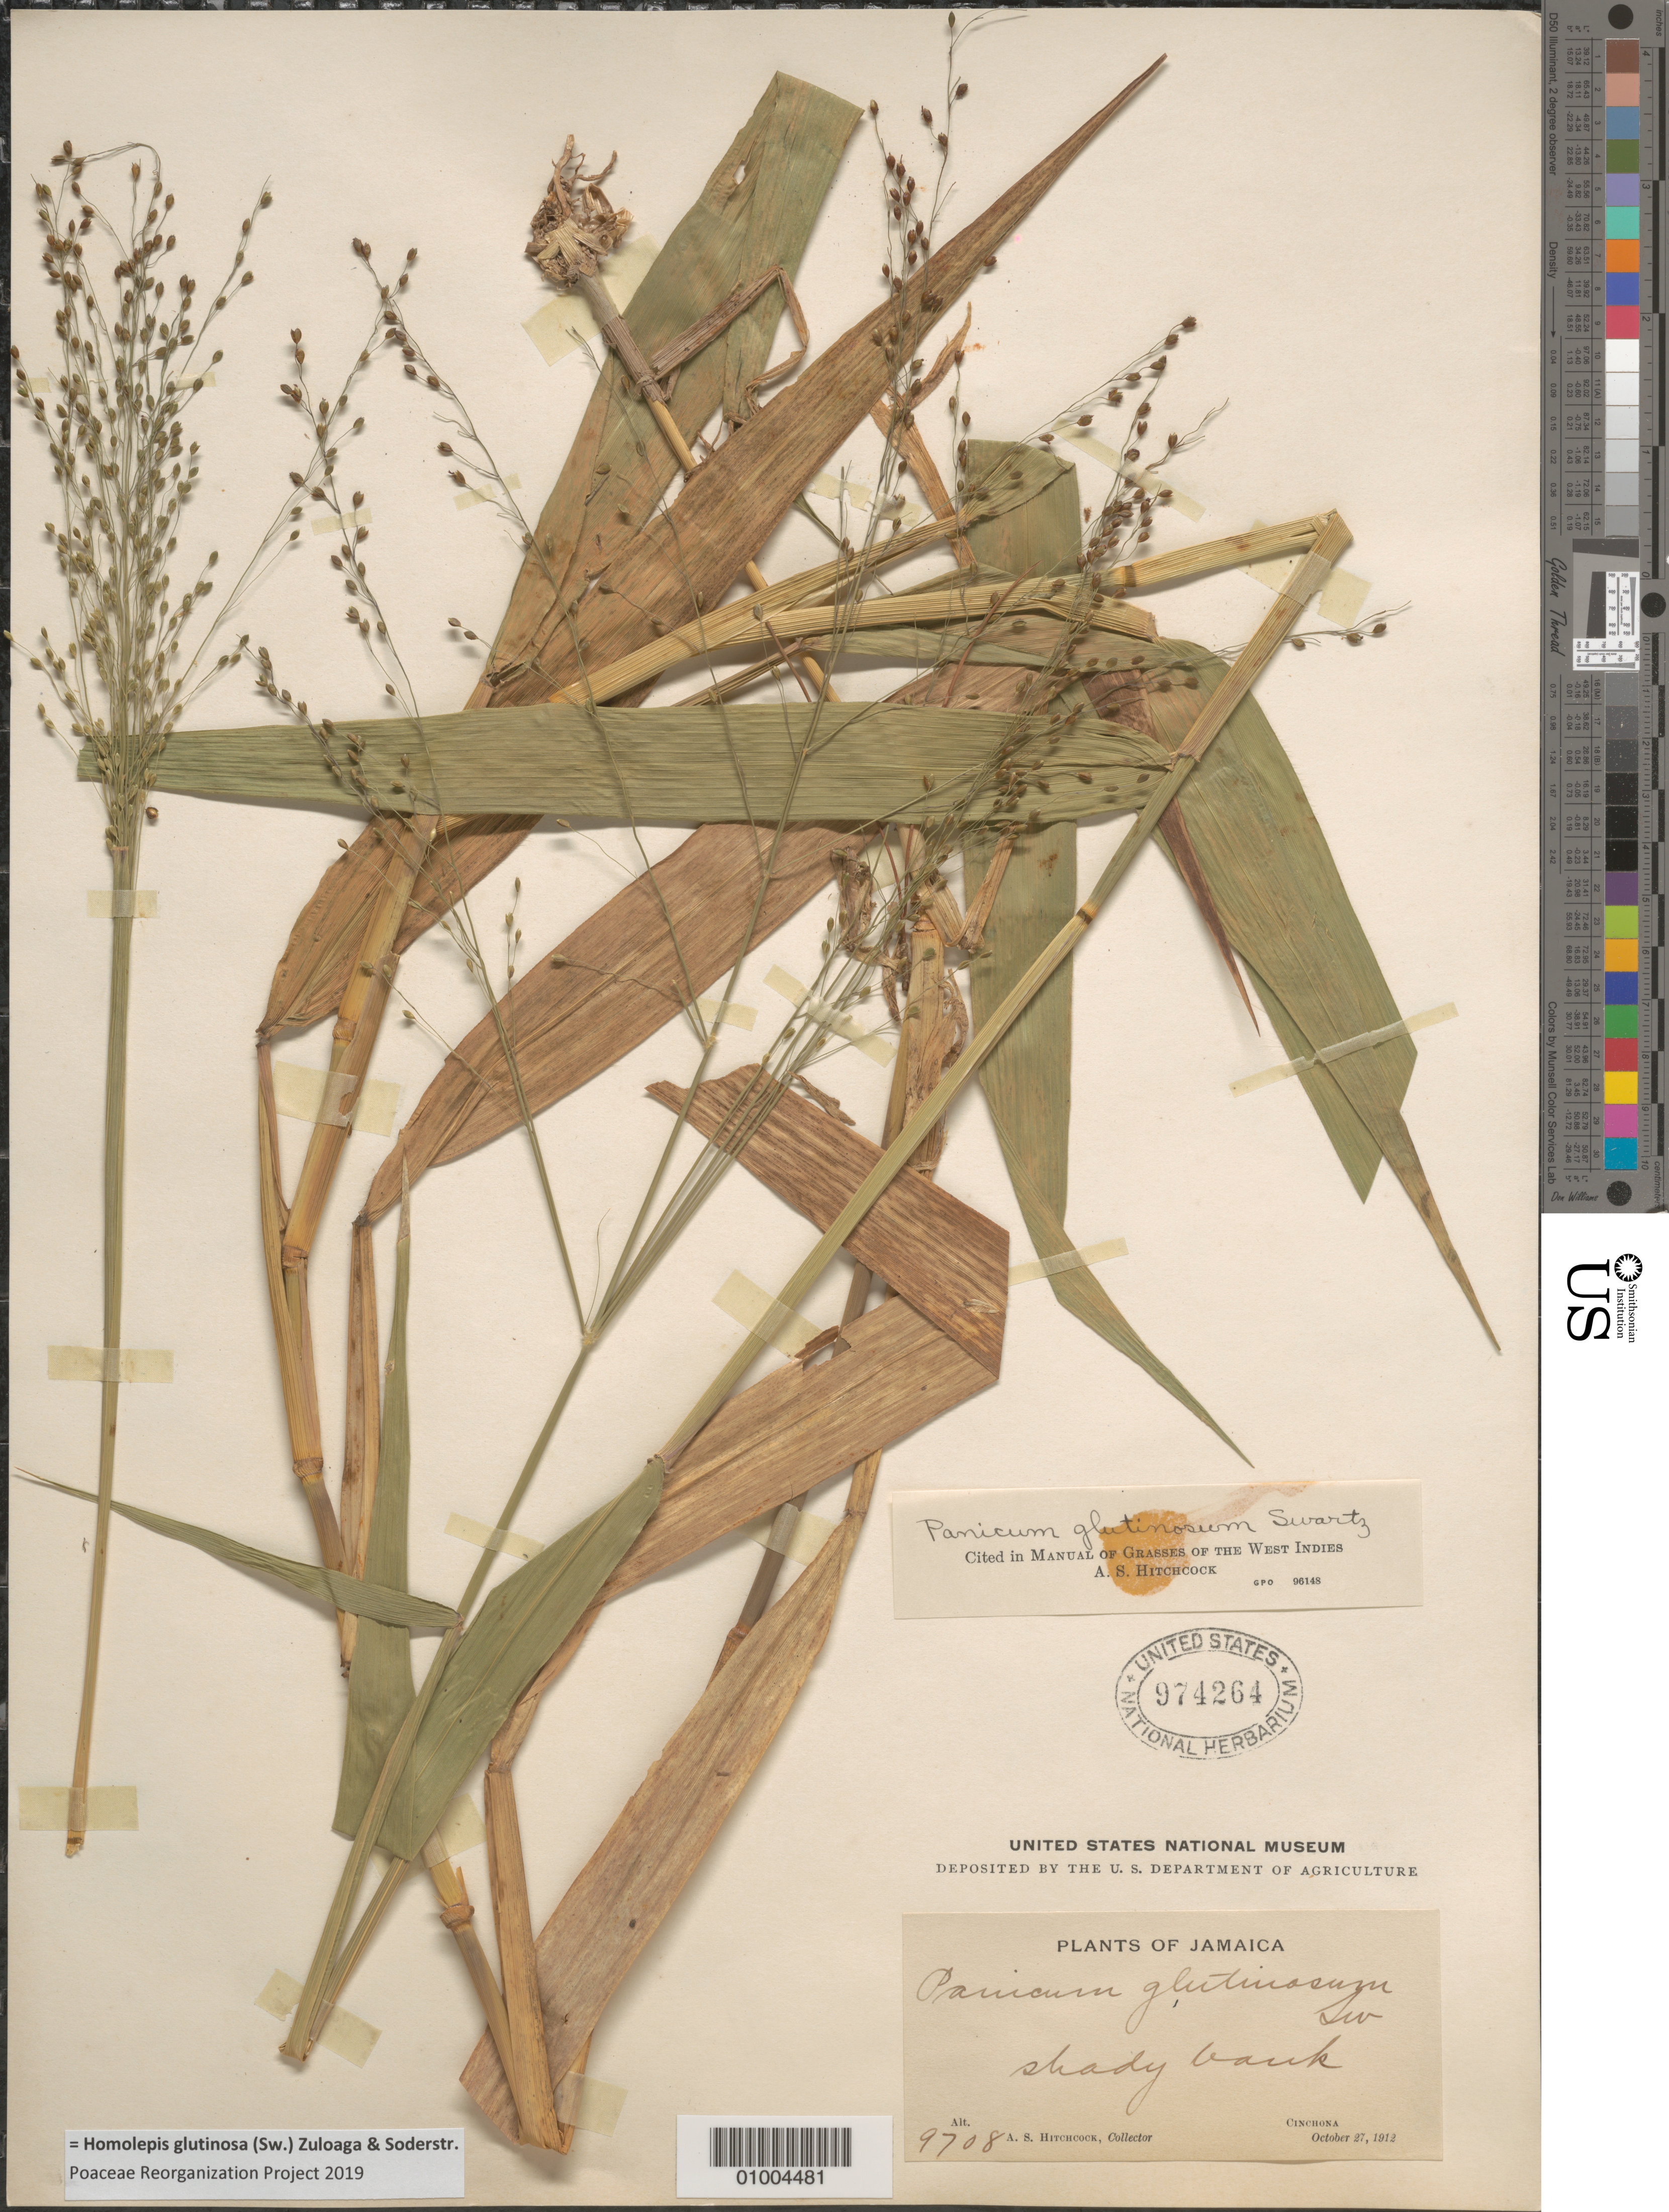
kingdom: Plantae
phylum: Tracheophyta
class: Liliopsida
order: Poales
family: Poaceae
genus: Homolepis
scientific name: Homolepis glutinosa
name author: (Sw.) Zuloaga & Soderstr.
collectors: A. S. Hitchcock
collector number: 9708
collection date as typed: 27 Oct 1912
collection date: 1912-10-27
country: Jamaica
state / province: Saint Andrew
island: Jamaica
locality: Cinchona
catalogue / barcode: US 974264